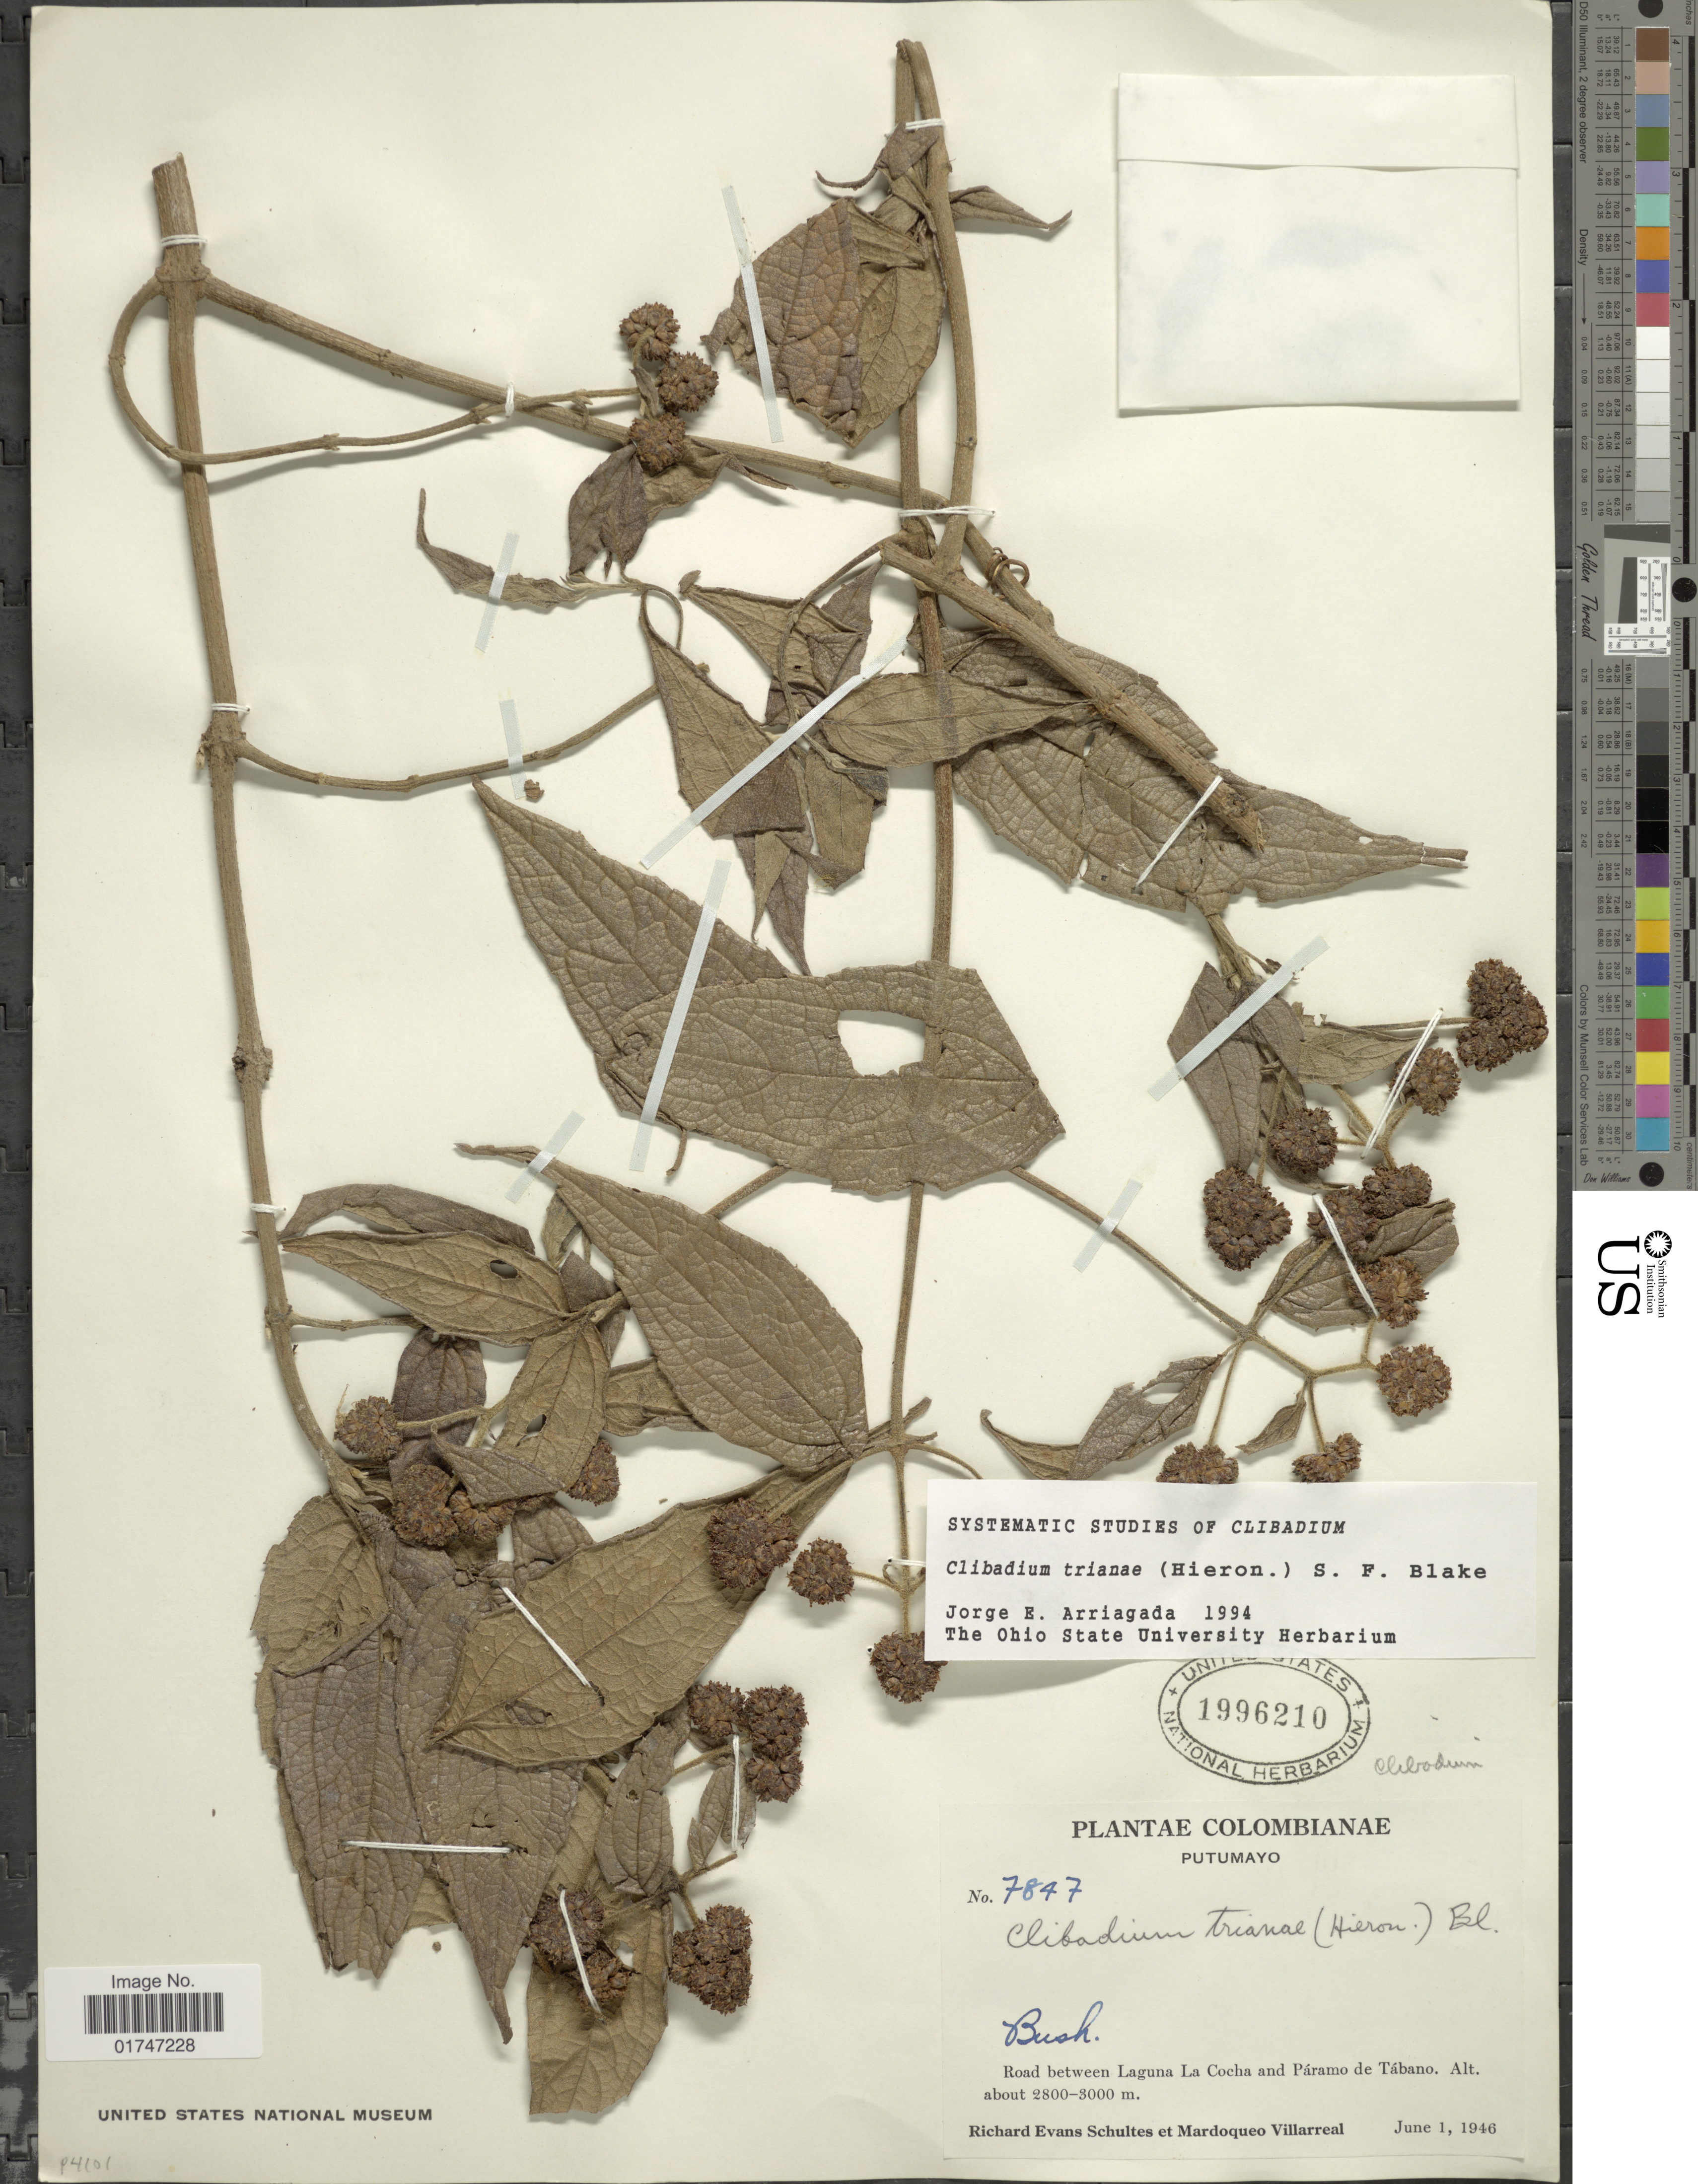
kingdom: Plantae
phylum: Tracheophyta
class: Magnoliopsida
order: Asterales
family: Asteraceae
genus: Clibadium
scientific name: Clibadium trianae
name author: (Hieron.) S.F. Blake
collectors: R. E. Schultes & M. Villarreal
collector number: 7847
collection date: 1946-06-01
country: Colombia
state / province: Putumayo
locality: Road between Laguna La Cocha and Páramo de Tábano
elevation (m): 2800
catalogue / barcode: US 1996210